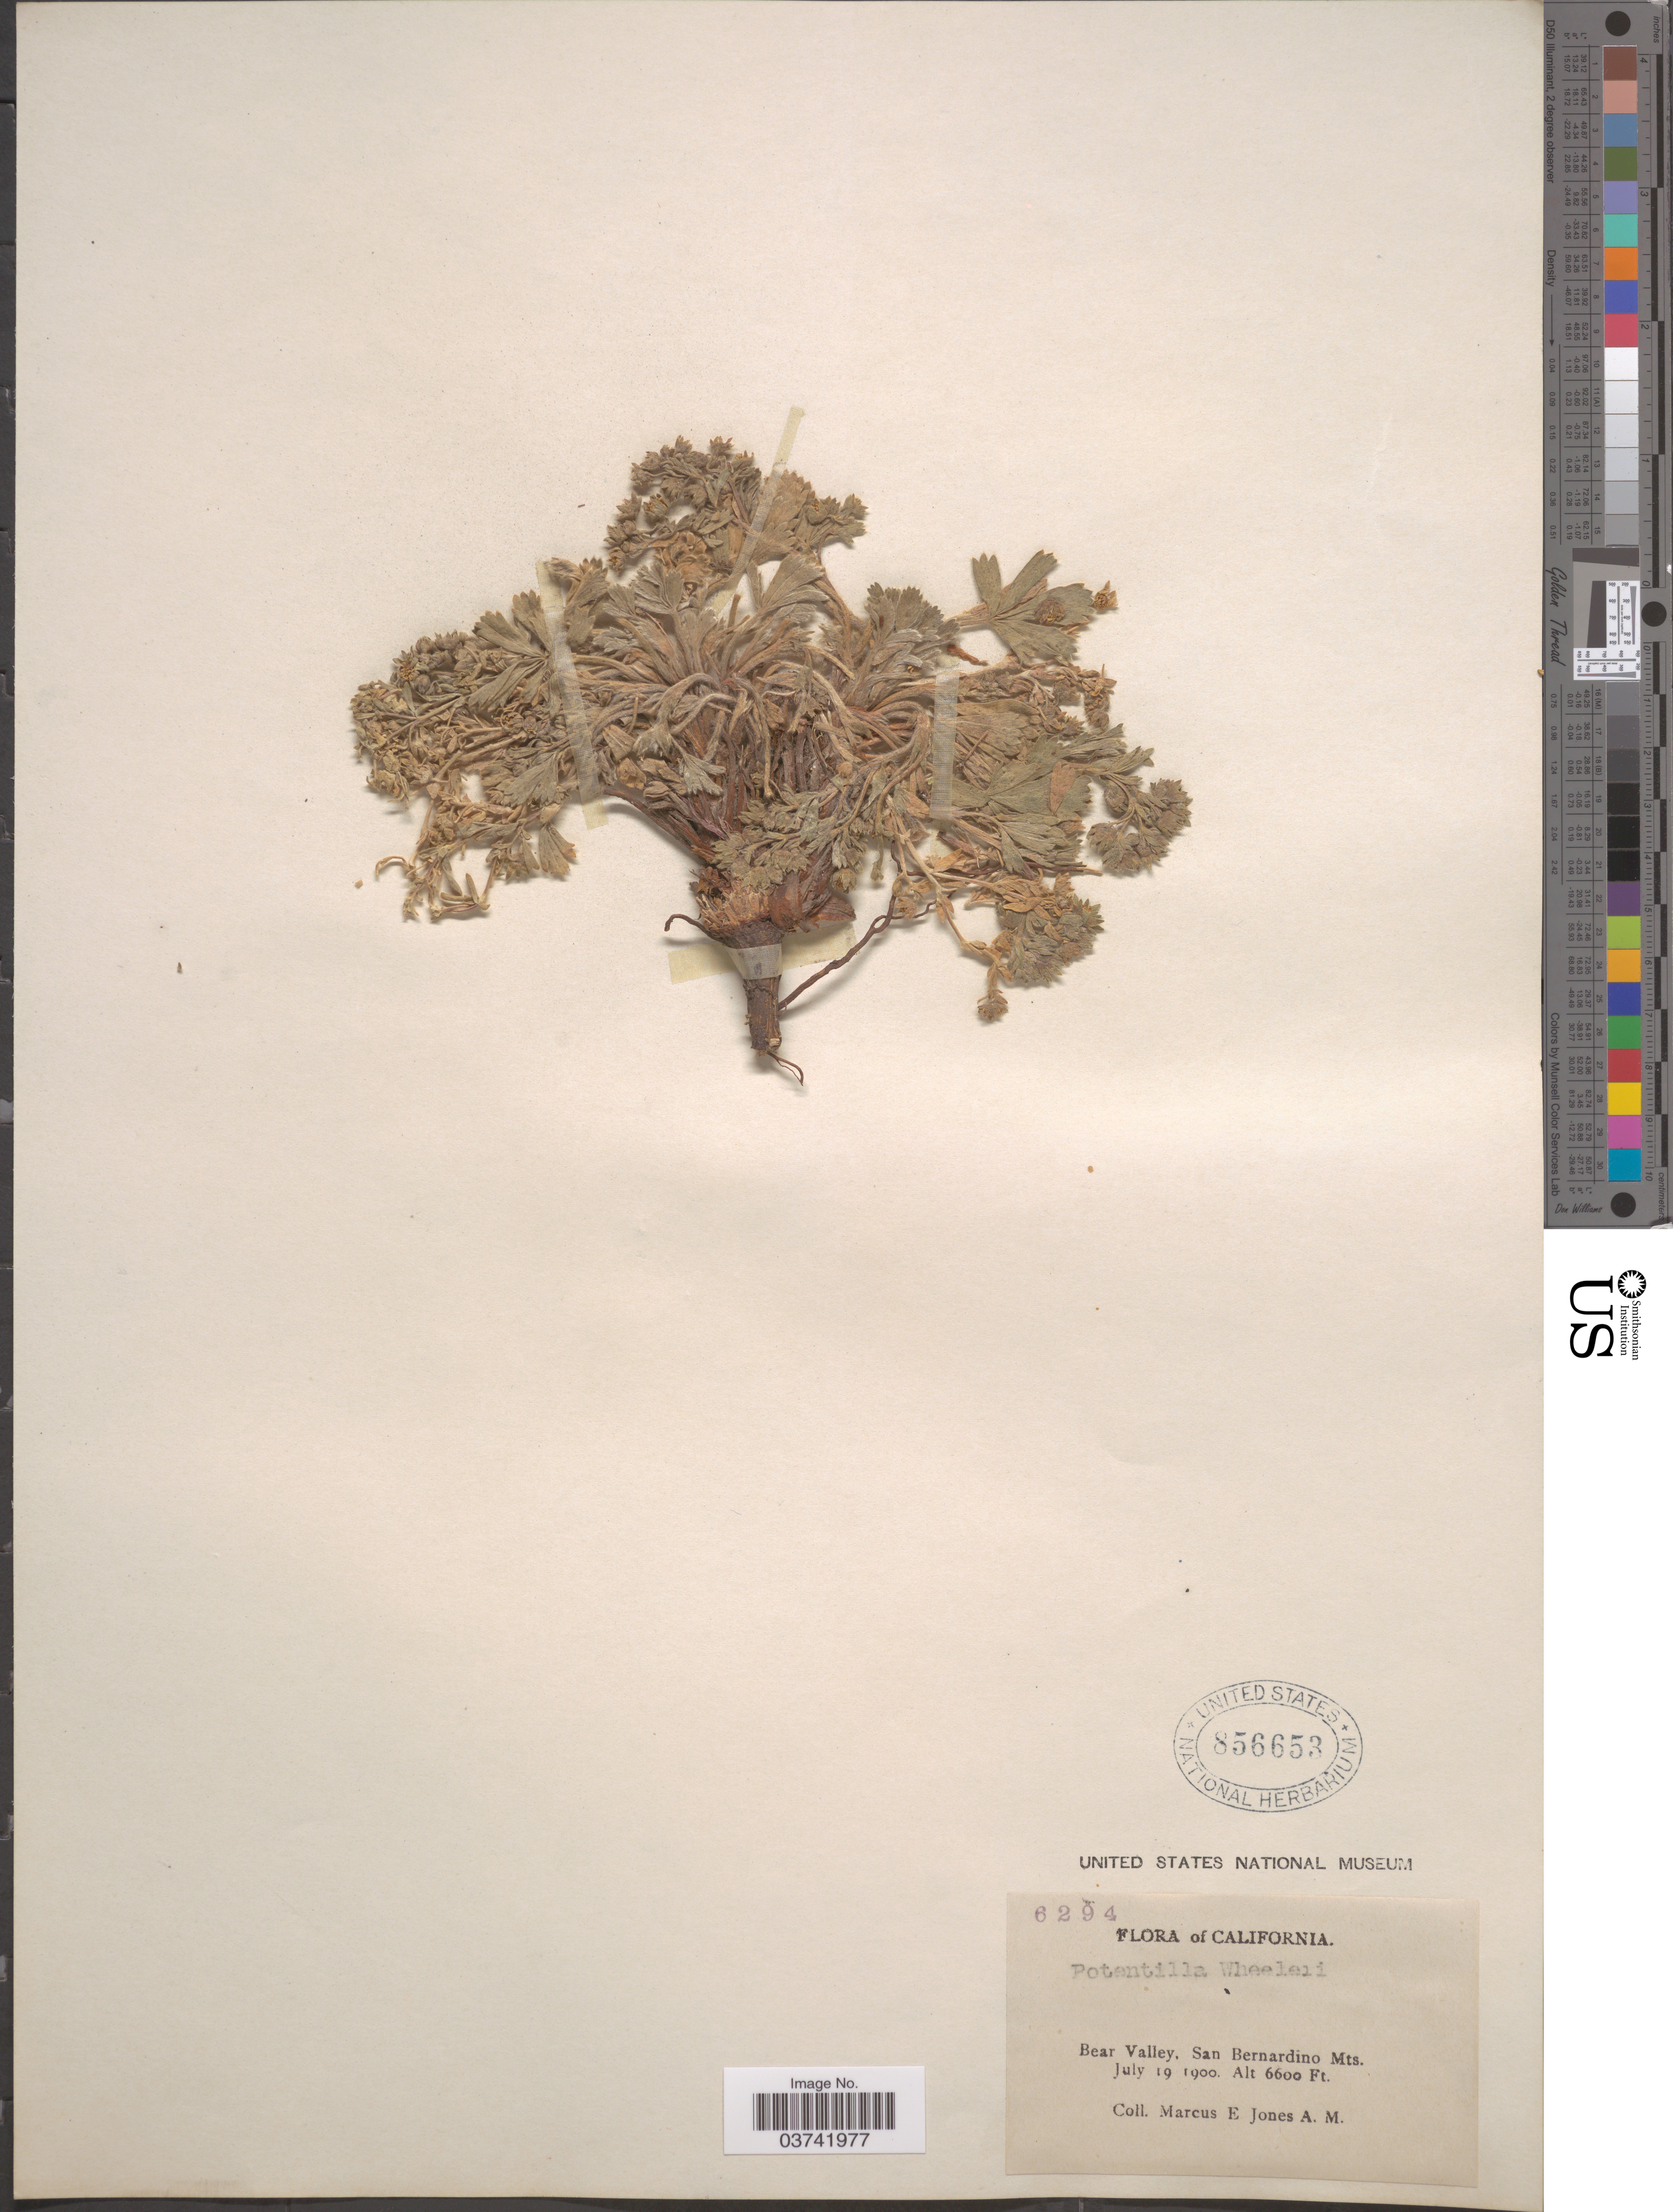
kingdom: Plantae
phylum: Tracheophyta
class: Magnoliopsida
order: Rosales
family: Rosaceae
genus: Potentilla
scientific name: Potentilla wheeleri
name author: S. Watson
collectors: M. E. Jones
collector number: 6294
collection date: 1900-07-19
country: United States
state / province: California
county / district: San Bernardino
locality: Bear Valley, San Bernardino Mts.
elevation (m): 2012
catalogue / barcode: US 856653